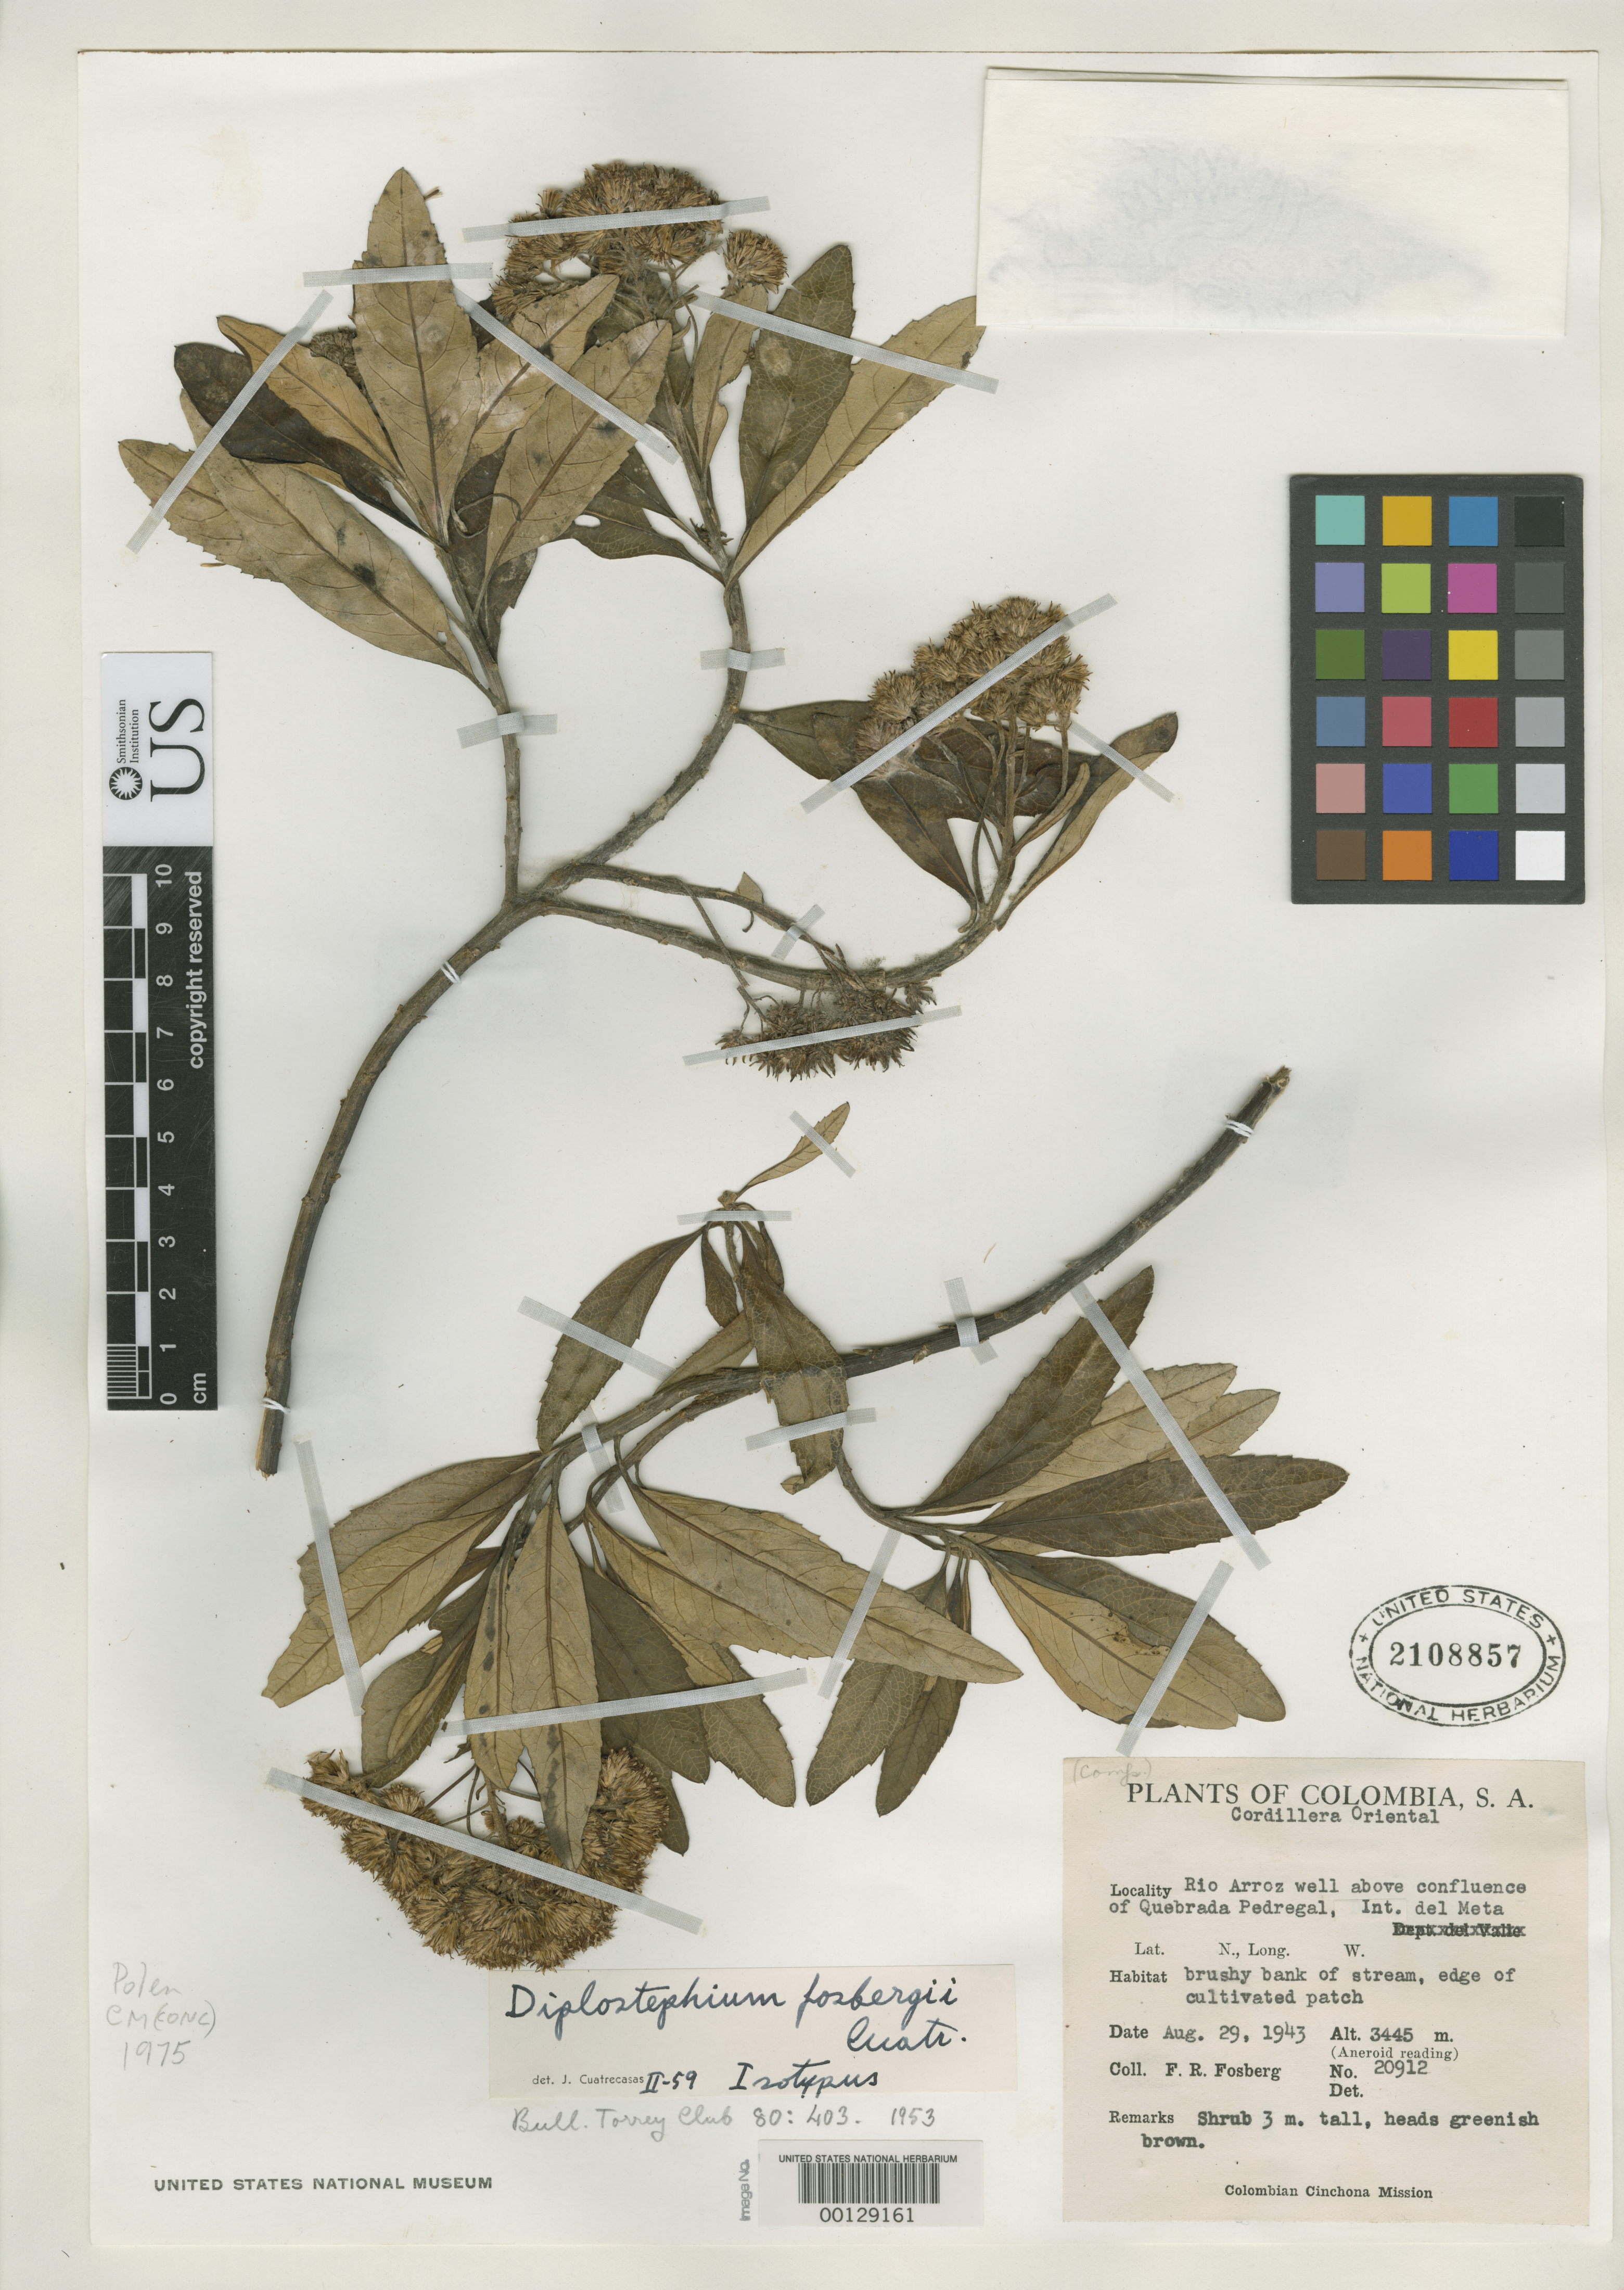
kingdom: Plantae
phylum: Tracheophyta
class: Magnoliopsida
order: Asterales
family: Asteraceae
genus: Diplostephium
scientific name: Diplostephium fosbergii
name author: Cuatrec.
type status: Isotype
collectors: F. R. Fosberg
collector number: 20912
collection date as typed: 29 Aug 1943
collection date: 1943-08-29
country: Colombia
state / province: Meta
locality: Rio Arroz well above confluence of Quebrada Pedregal.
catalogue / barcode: US 2108857